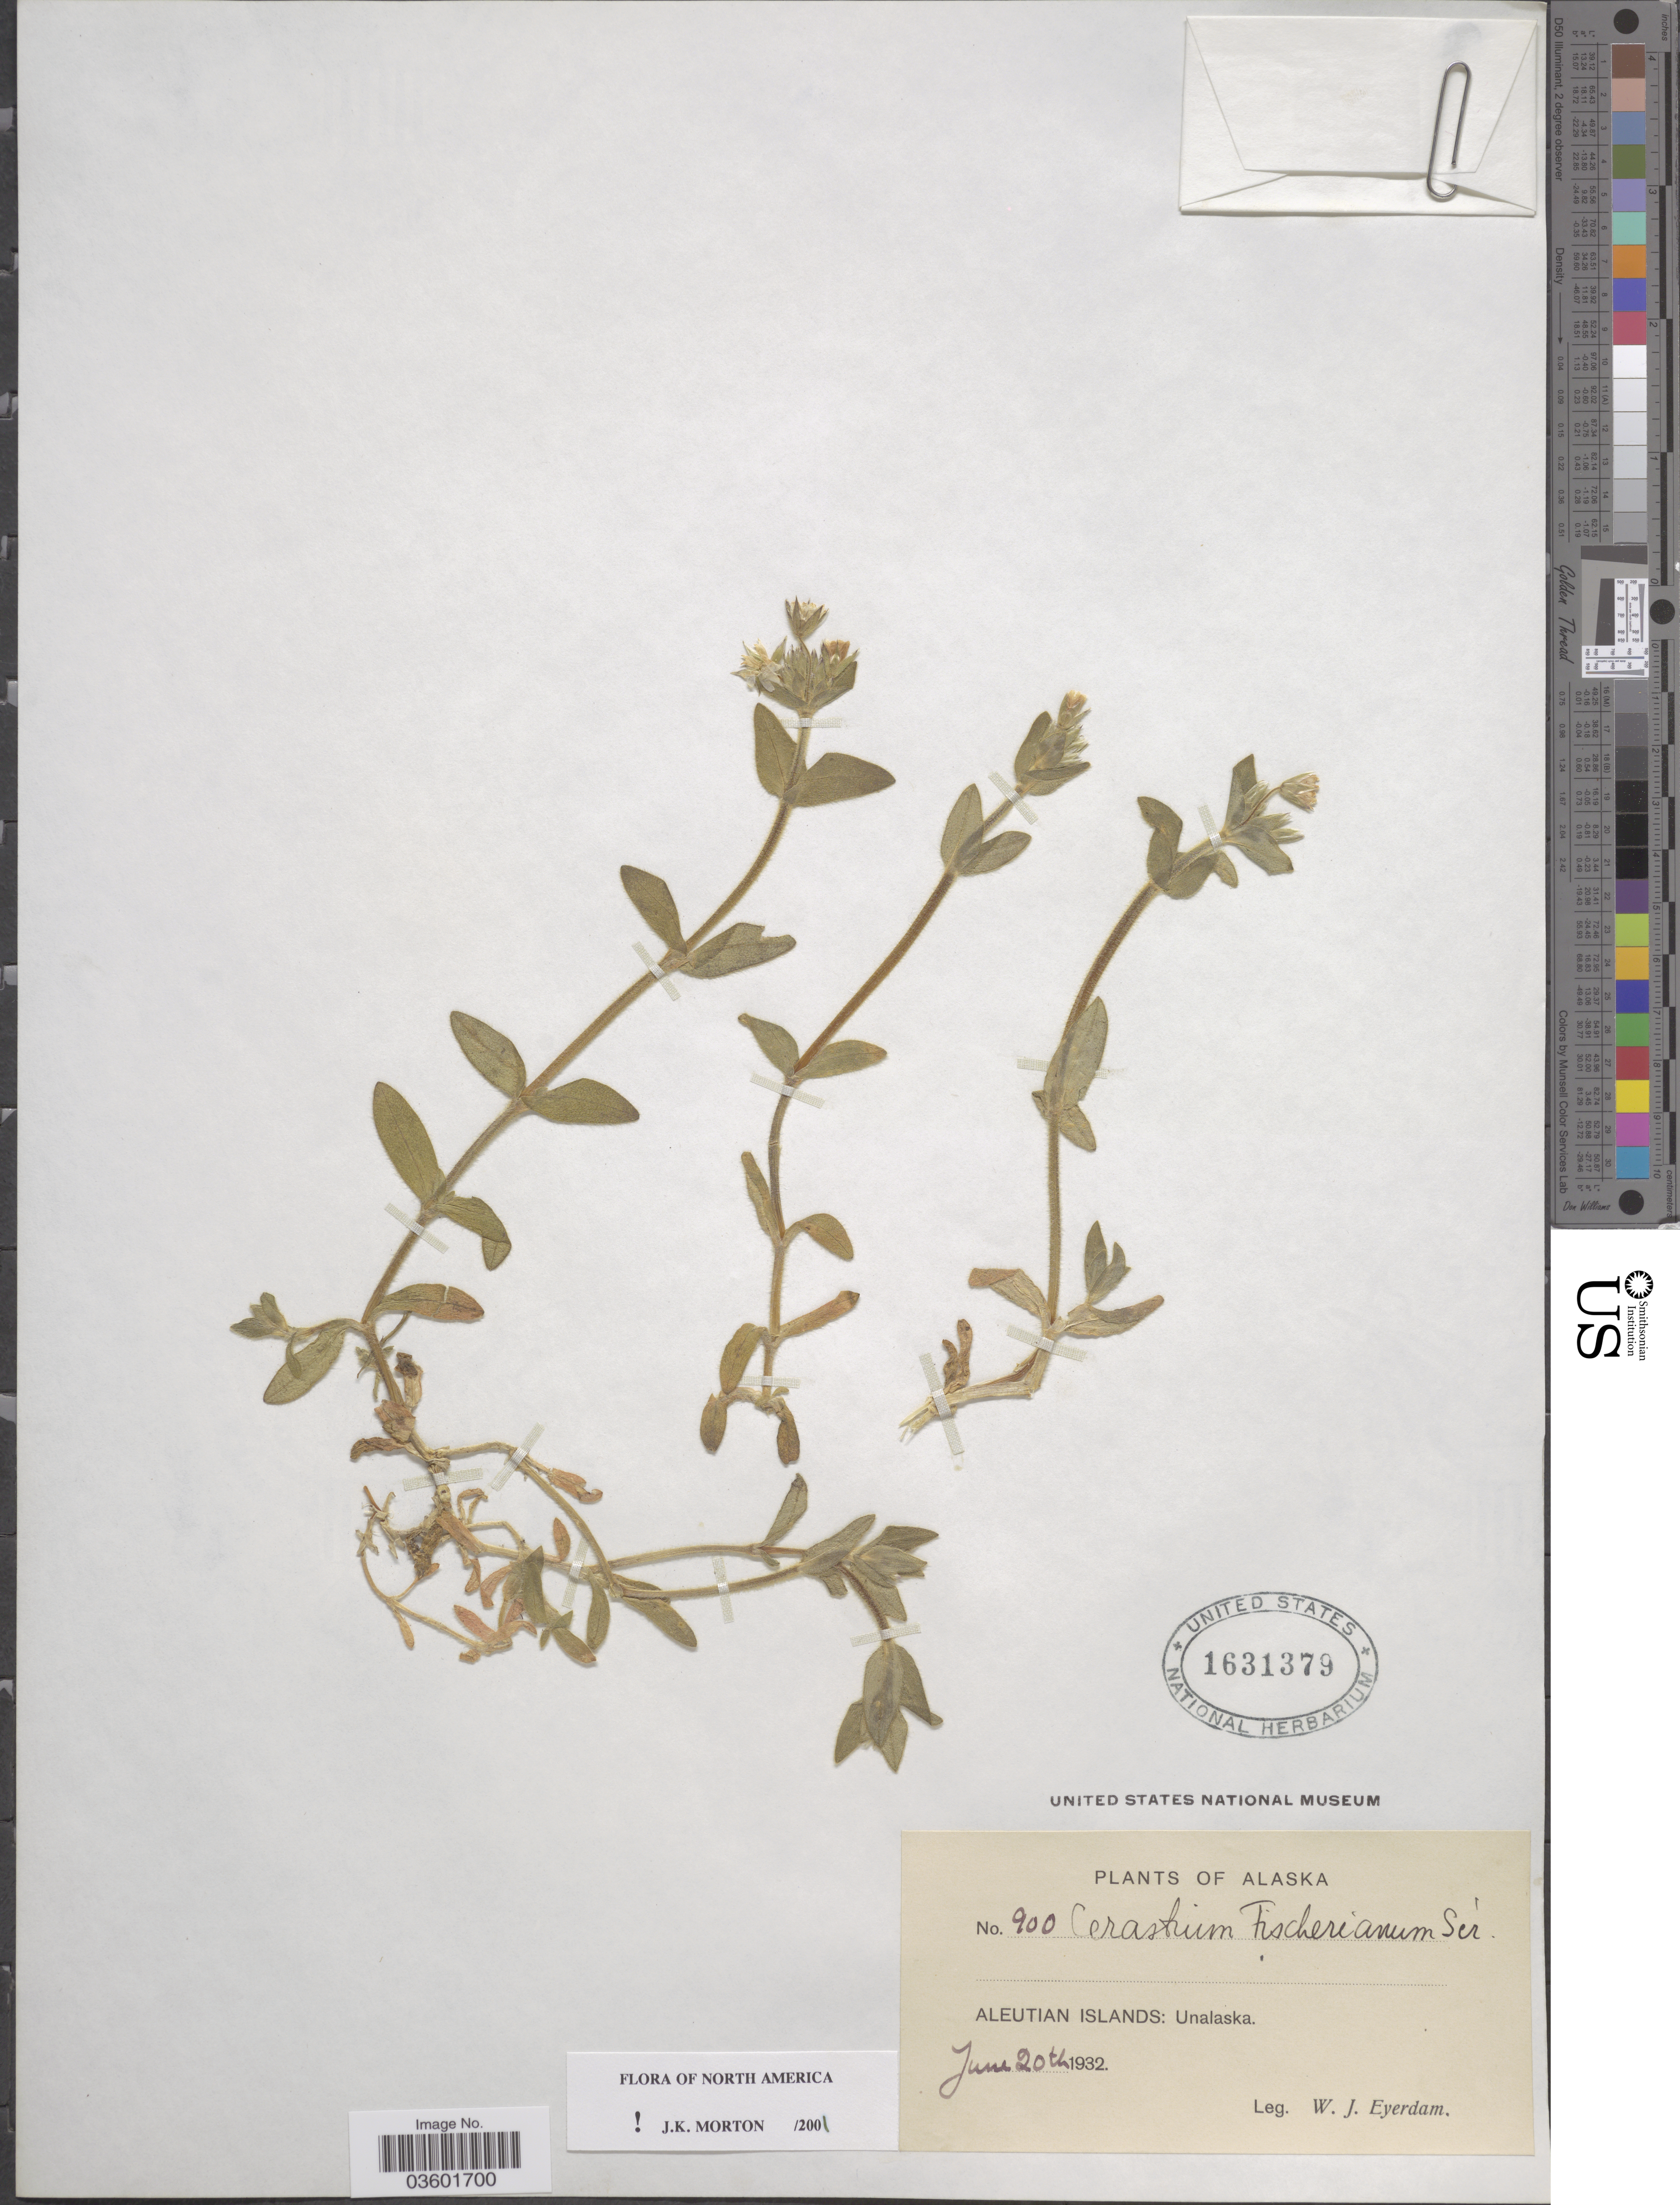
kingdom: Plantae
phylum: Tracheophyta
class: Magnoliopsida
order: Caryophyllales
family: Caryophyllaceae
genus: Cerastium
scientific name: Cerastium fischerianum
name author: Ser.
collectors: W. J. Eyerdam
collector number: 900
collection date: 1932-06-20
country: United States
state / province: Alaska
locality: Aleutian Islands: Unalaska.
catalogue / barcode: US 1631379